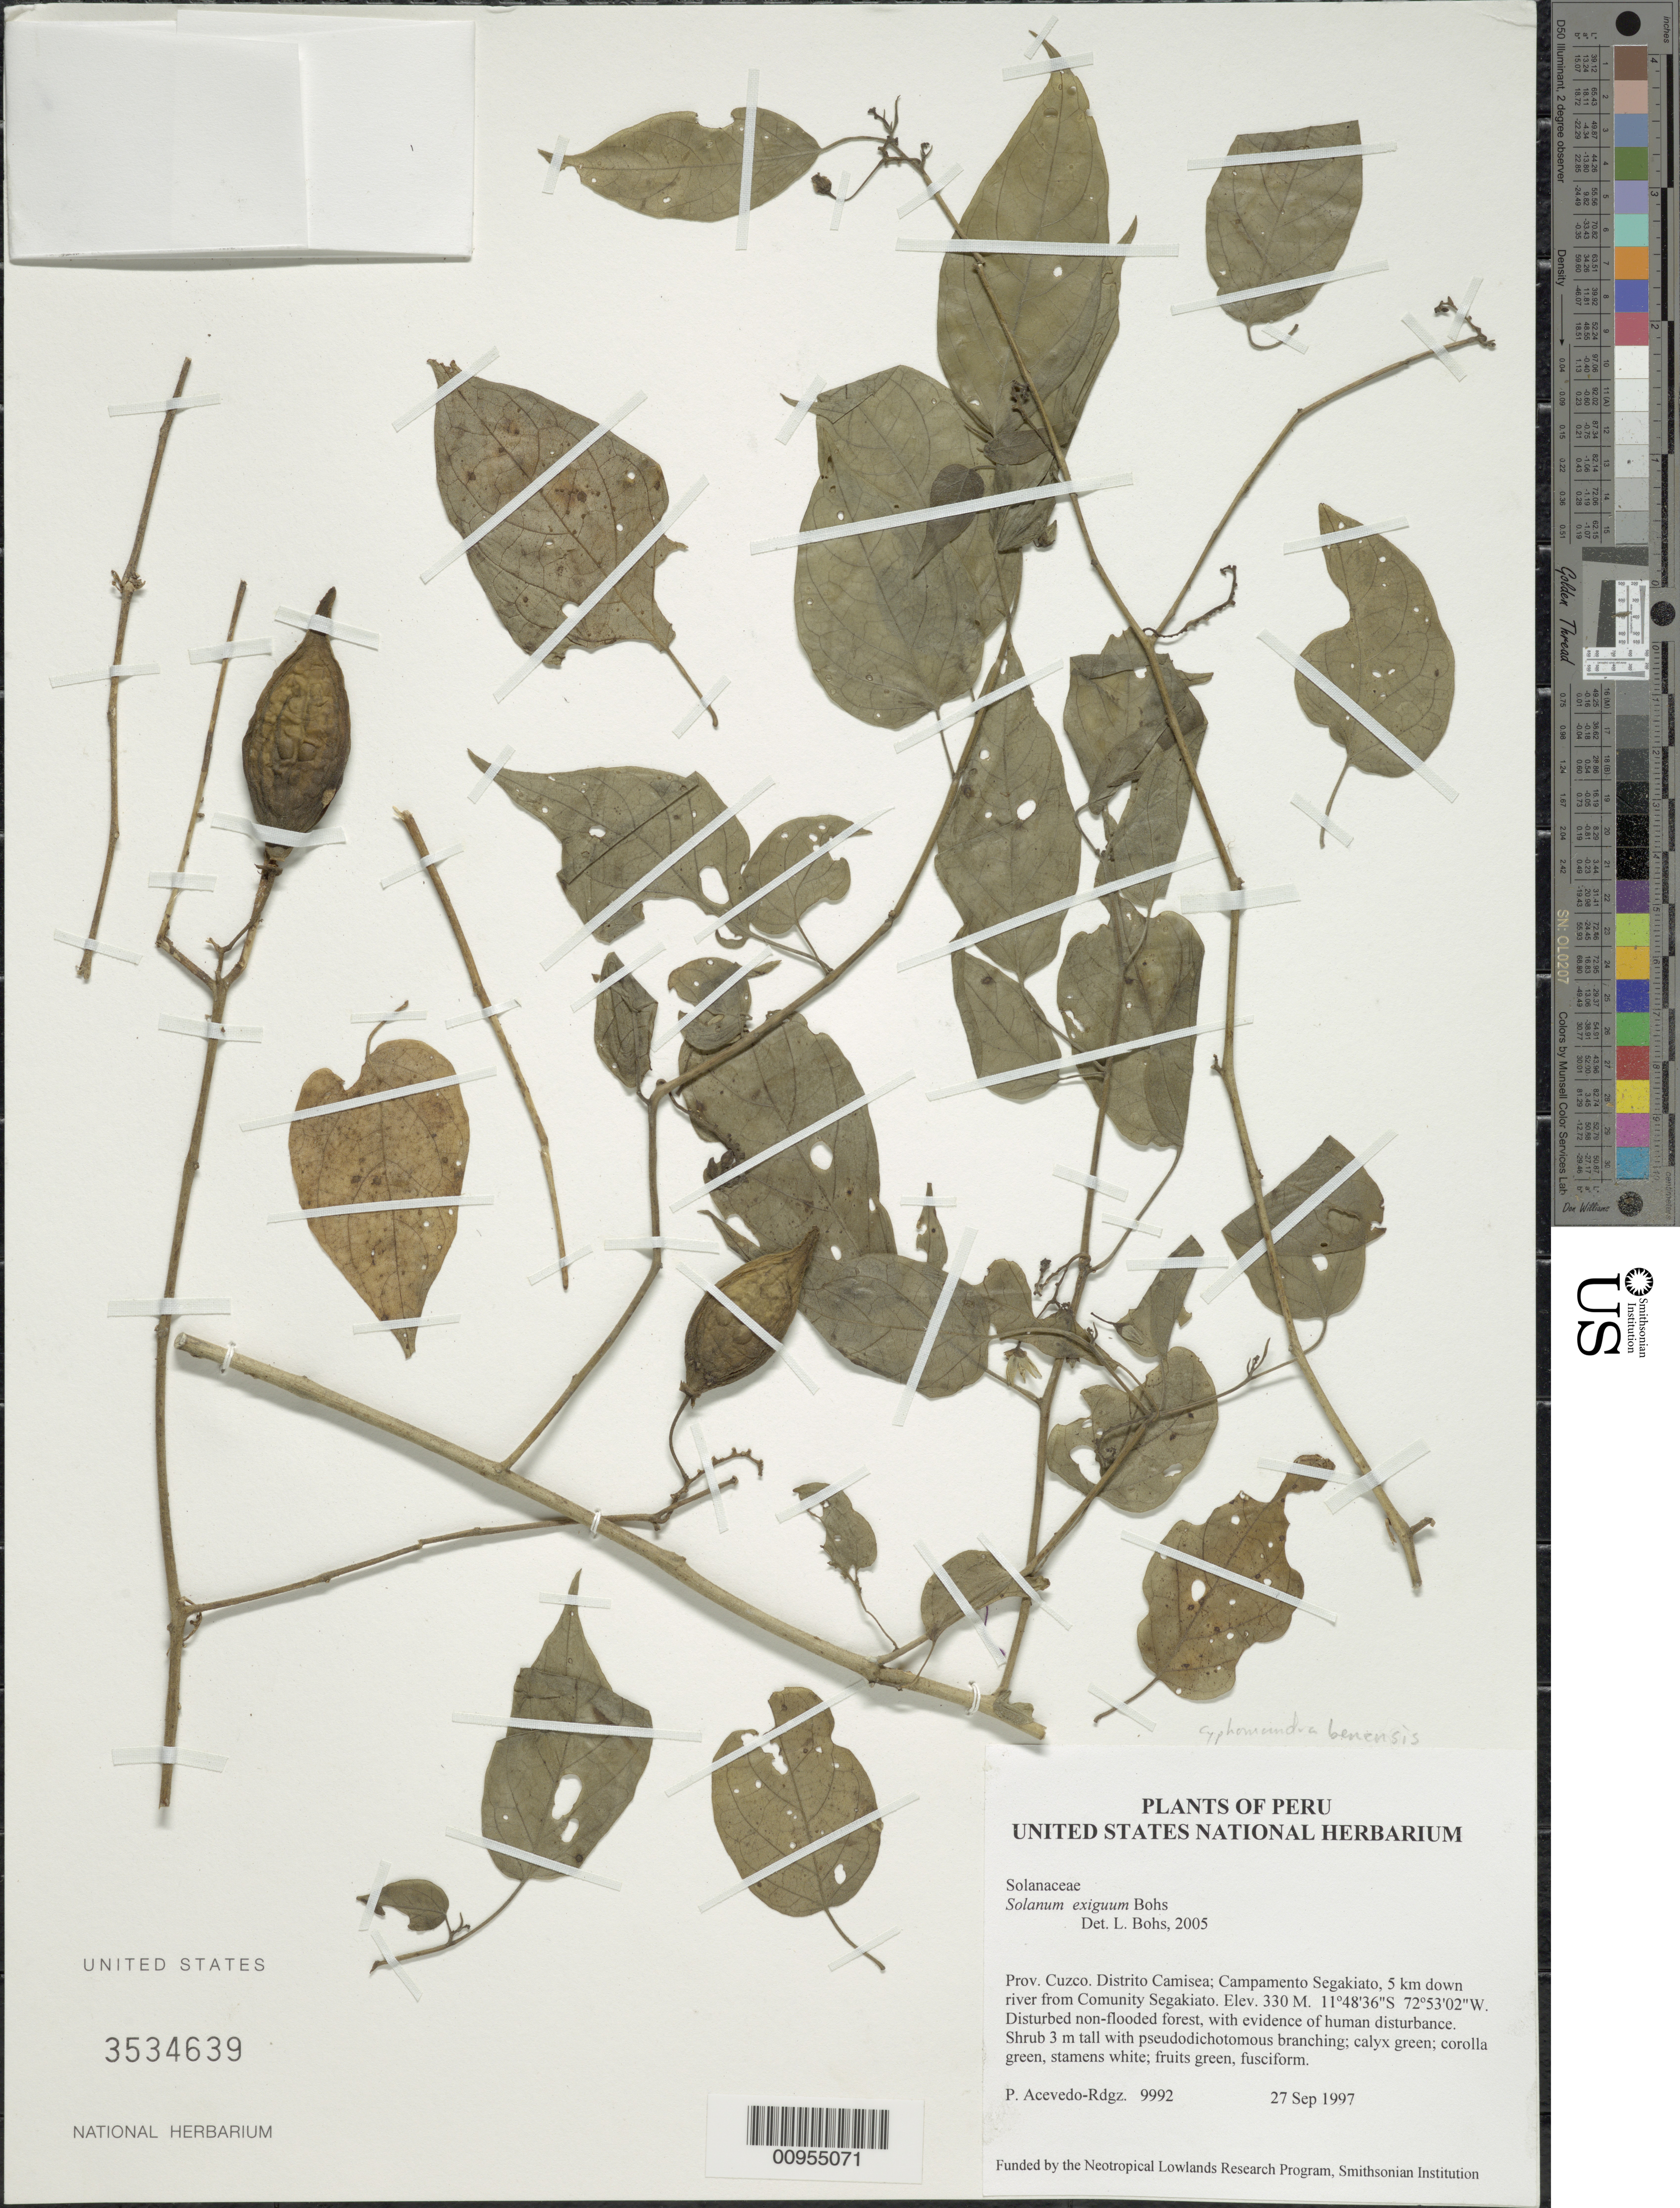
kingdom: Plantae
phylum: Tracheophyta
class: Magnoliopsida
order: Solanales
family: Solanaceae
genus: Solanum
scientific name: Solanum exiguum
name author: Bohs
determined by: Bohs, L. A.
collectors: P. Acevedo-Rodr.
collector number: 9992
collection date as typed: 27 Sep 1997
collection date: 1997-09-27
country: Peru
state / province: Cusco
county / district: Cusco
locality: Distrito Camisea; Campamento Segakiato, 5 km down river from Comunity Segakiato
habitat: Disturbed non-flooded forest, with evidence of human disturbance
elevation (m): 330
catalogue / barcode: US 3534639